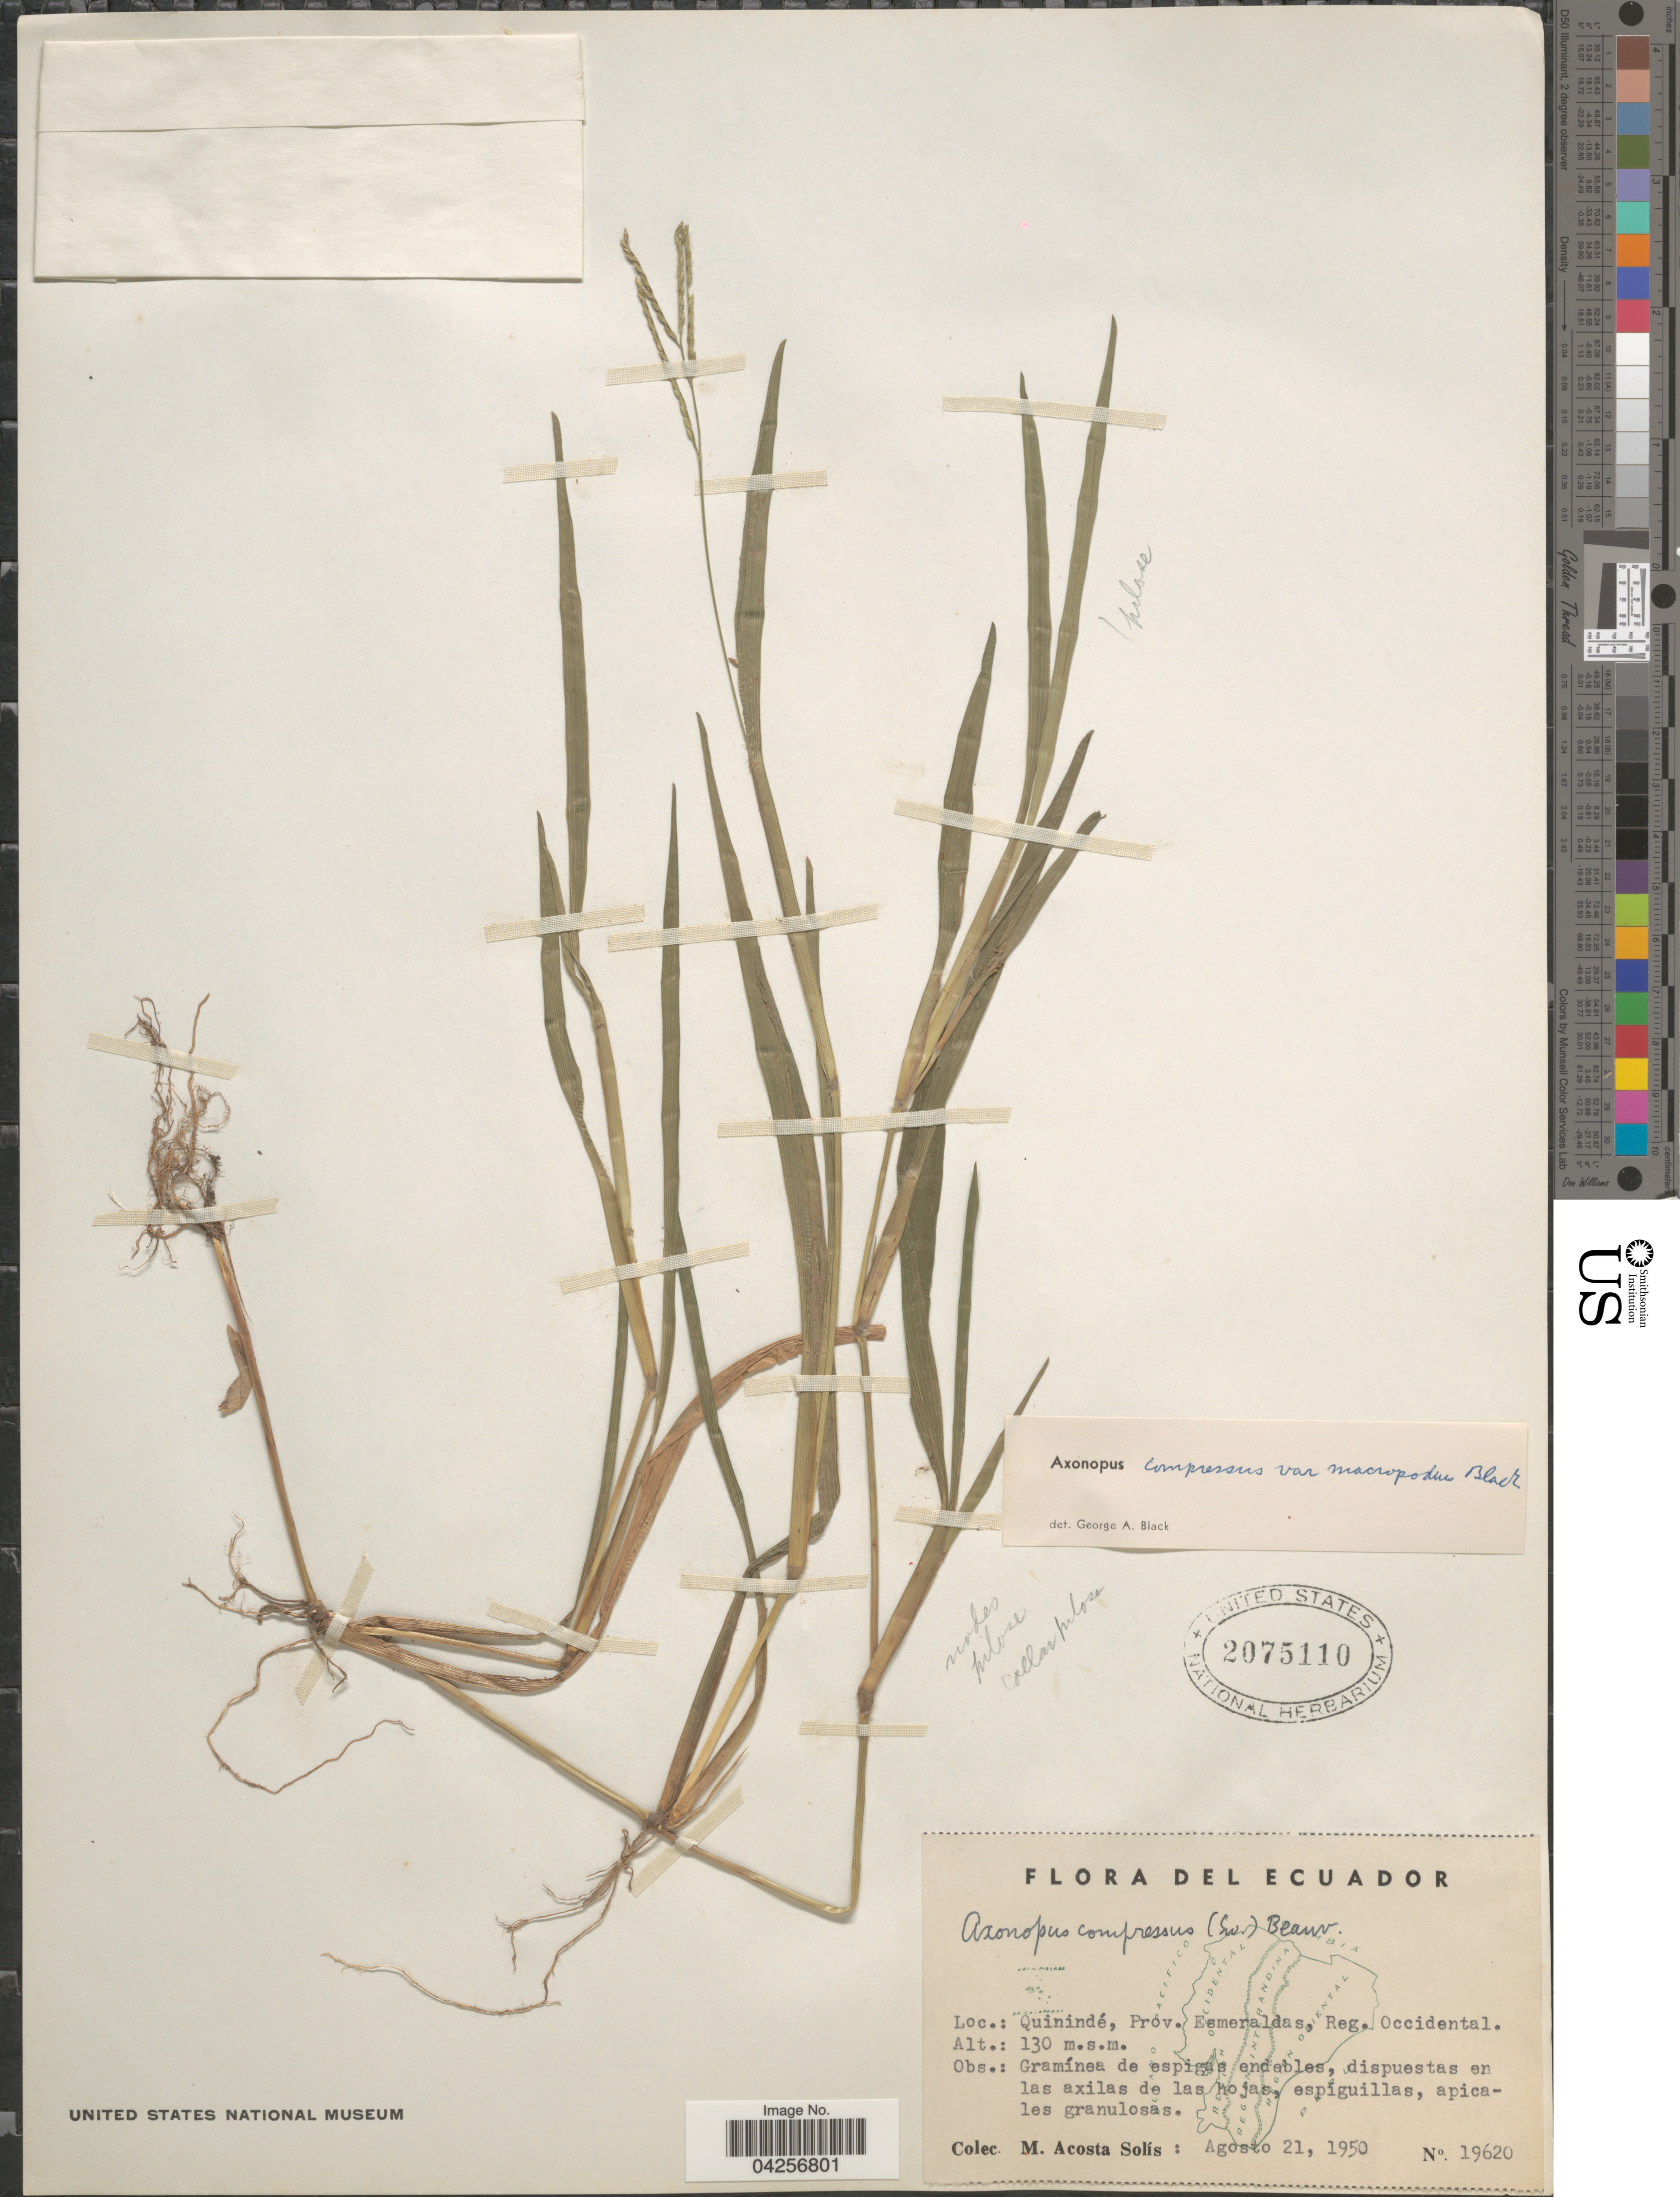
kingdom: Plantae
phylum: Tracheophyta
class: Liliopsida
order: Poales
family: Poaceae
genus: Axonopus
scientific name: Axonopus compressus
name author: (Sw.) P. Beauv.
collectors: M. Acosta Solis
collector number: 19620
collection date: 1950-08-21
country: Ecuador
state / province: Esmeraldas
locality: Quinindé, Reg. Occidental.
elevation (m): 130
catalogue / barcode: US 2075110